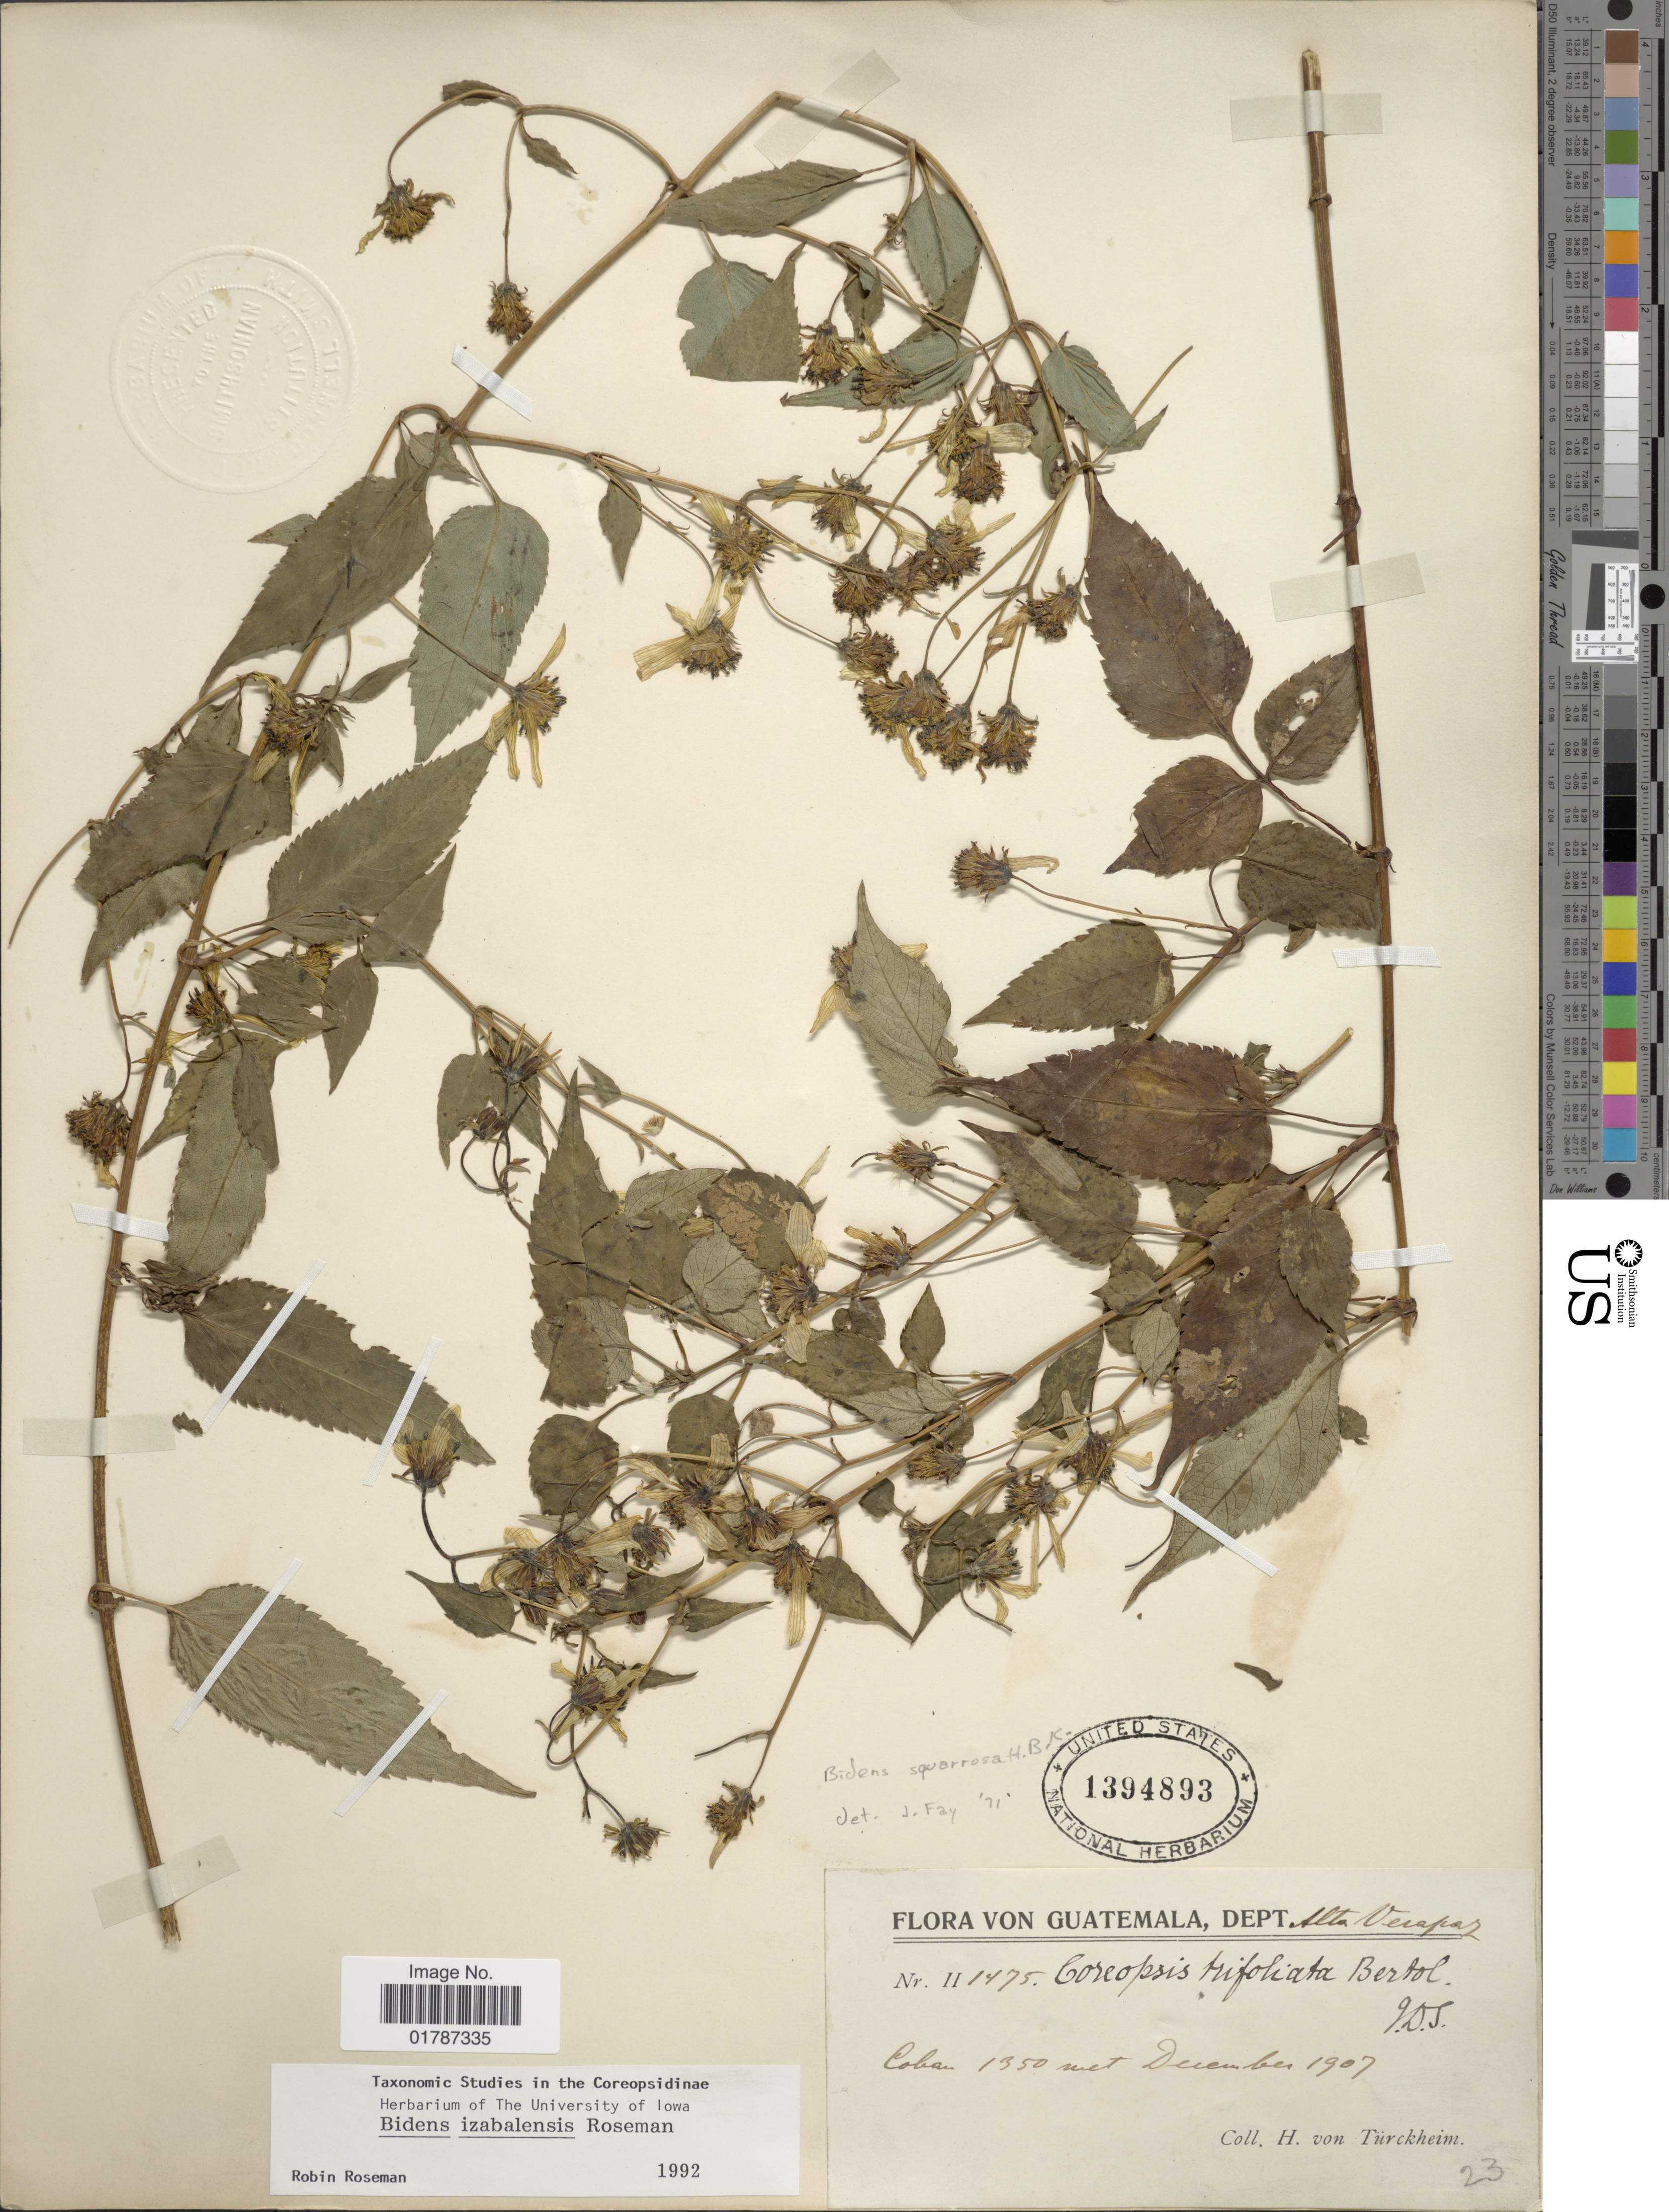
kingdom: Plantae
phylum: Tracheophyta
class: Magnoliopsida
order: Asterales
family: Asteraceae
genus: Bidens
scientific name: Bidens izabalensis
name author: Roseman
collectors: H. von Türckheim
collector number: II 1475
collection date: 1907-12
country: Guatemala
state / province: Alta Verapaz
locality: Dept. Alta Verapaz, Coban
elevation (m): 1350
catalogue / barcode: US 1394893